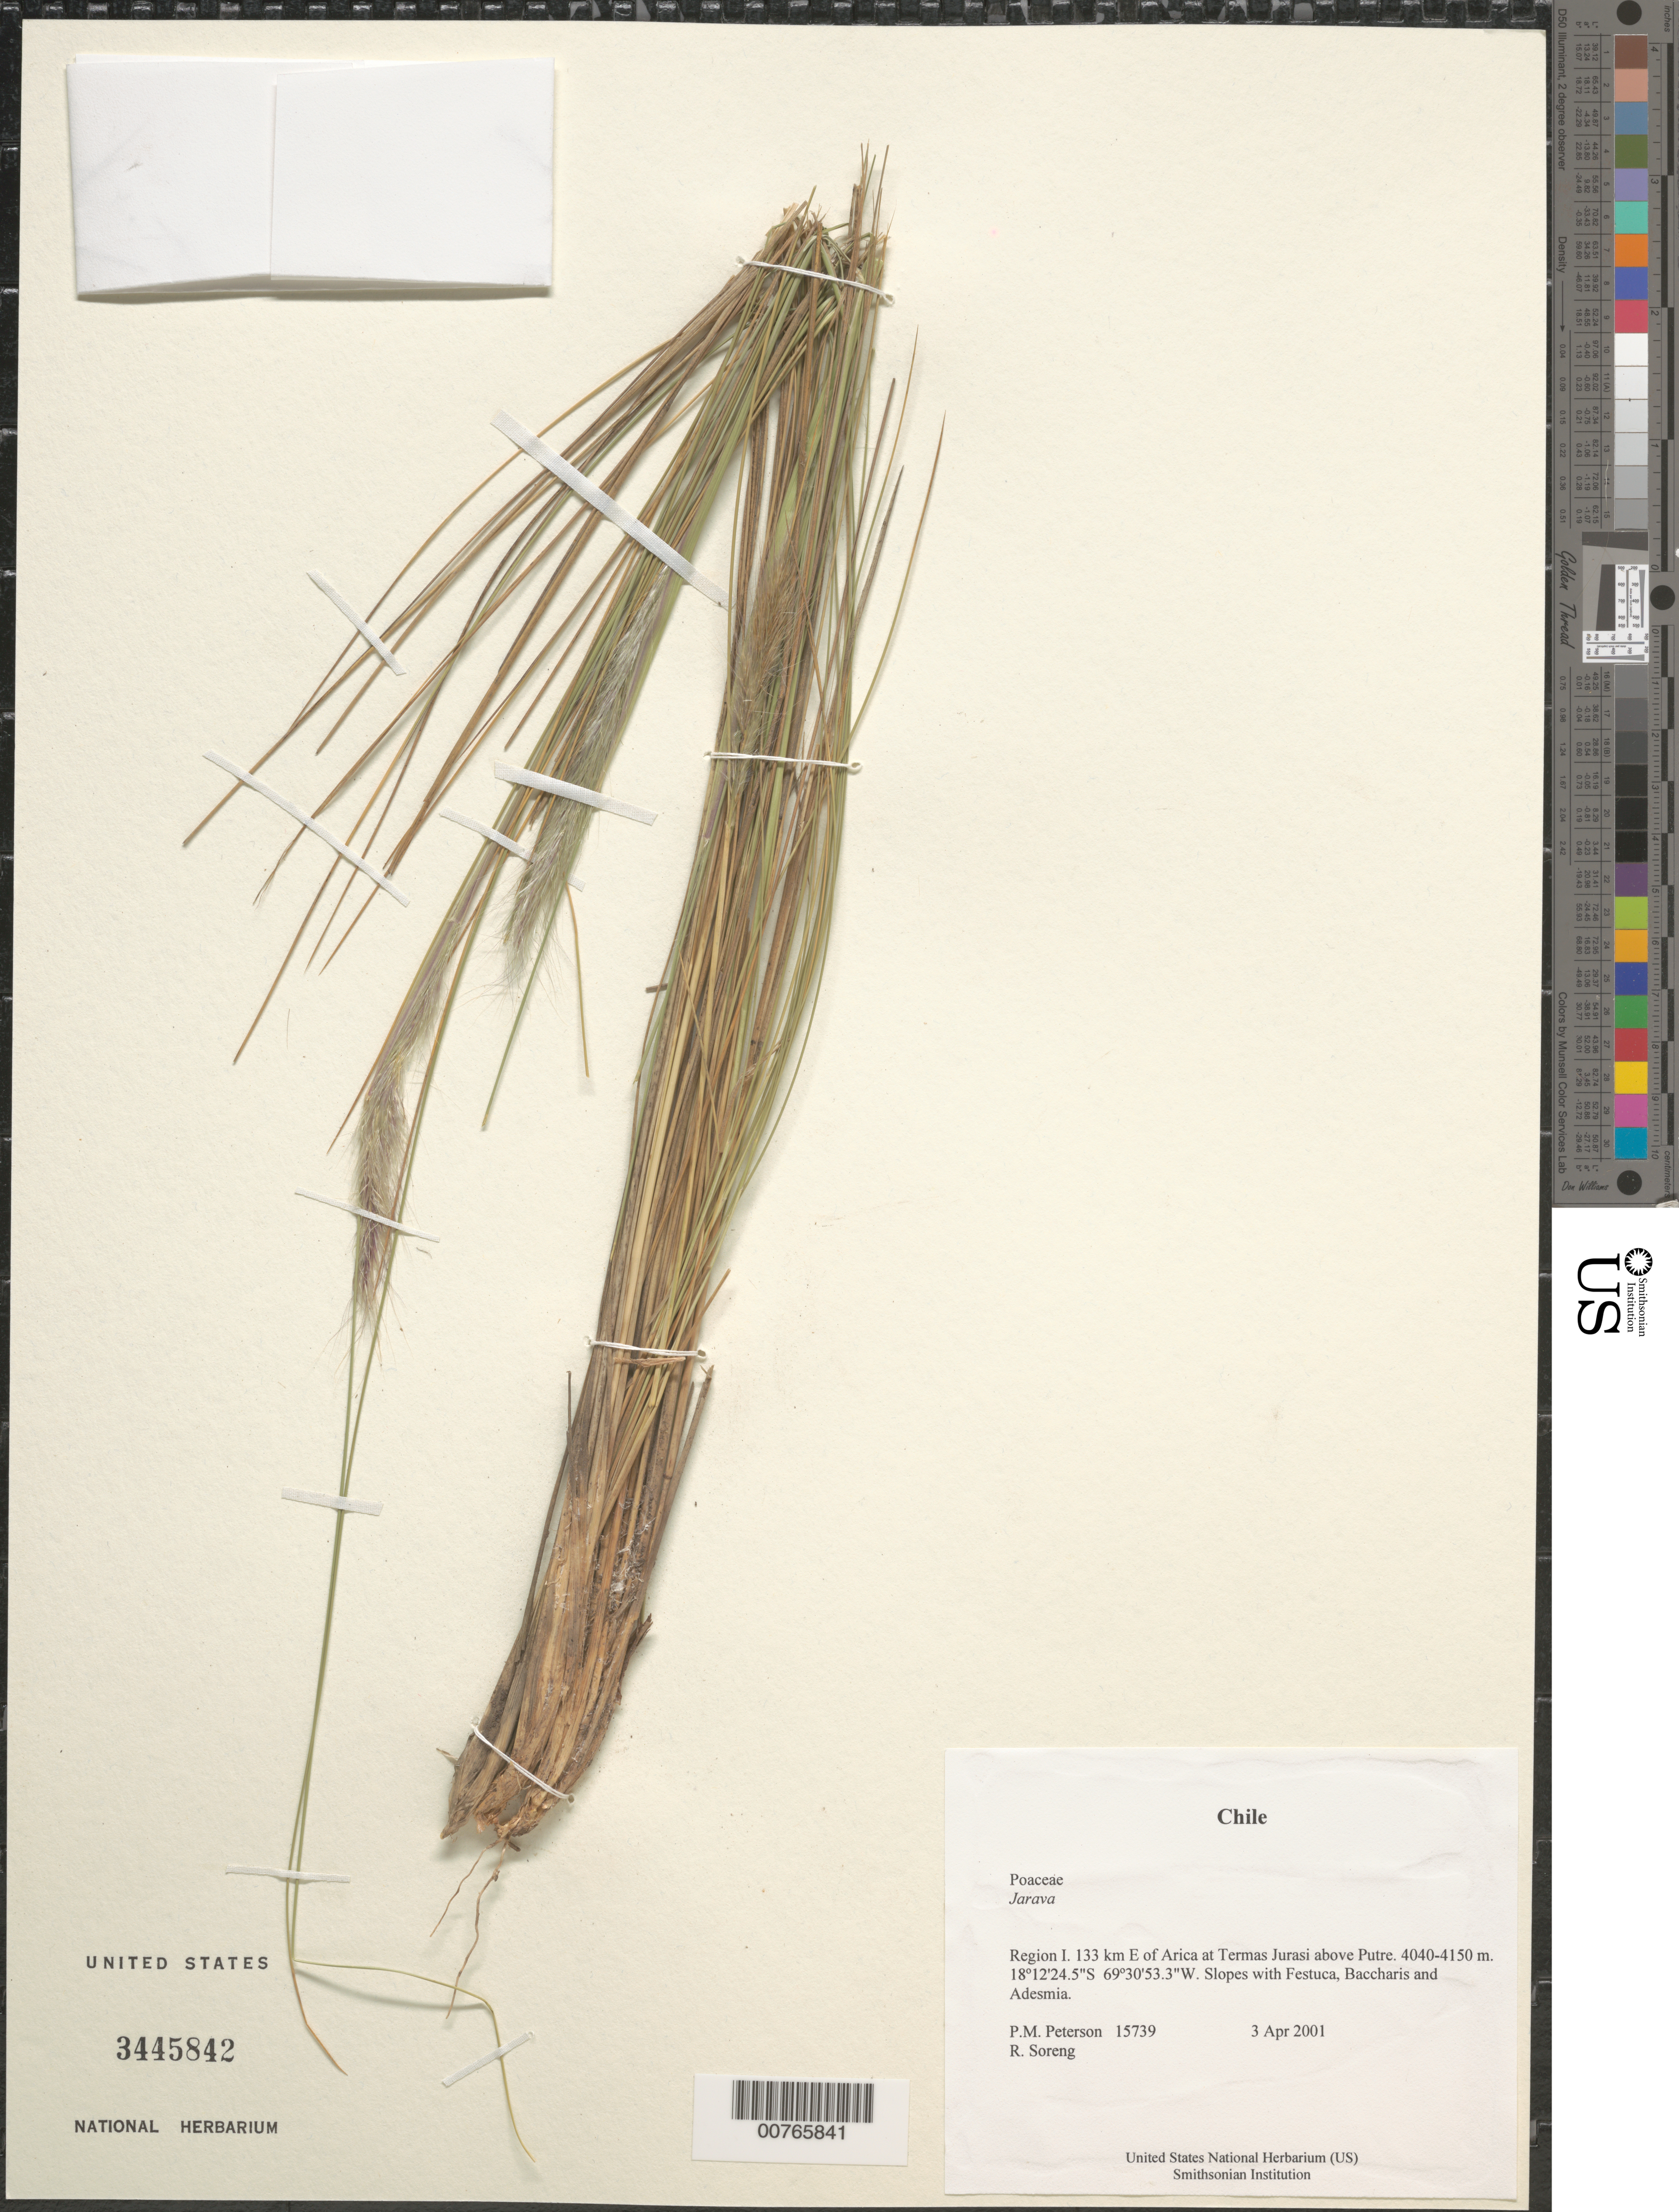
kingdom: Plantae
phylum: Tracheophyta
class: Liliopsida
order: Poales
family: Poaceae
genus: Jarava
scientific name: Jarava leptostachya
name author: (Griseb.) F. Rojas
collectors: P. M. Peterson & R. J. Soreng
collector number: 15739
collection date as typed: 03 Apr 2001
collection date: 2001-04-03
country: Chile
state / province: Tarapacá (I)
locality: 133 km E of Arica at Termas Jurasi above Putre.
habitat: Slopes with Festuca, Baccharis and Adesmia.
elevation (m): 4040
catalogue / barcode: US 3445842